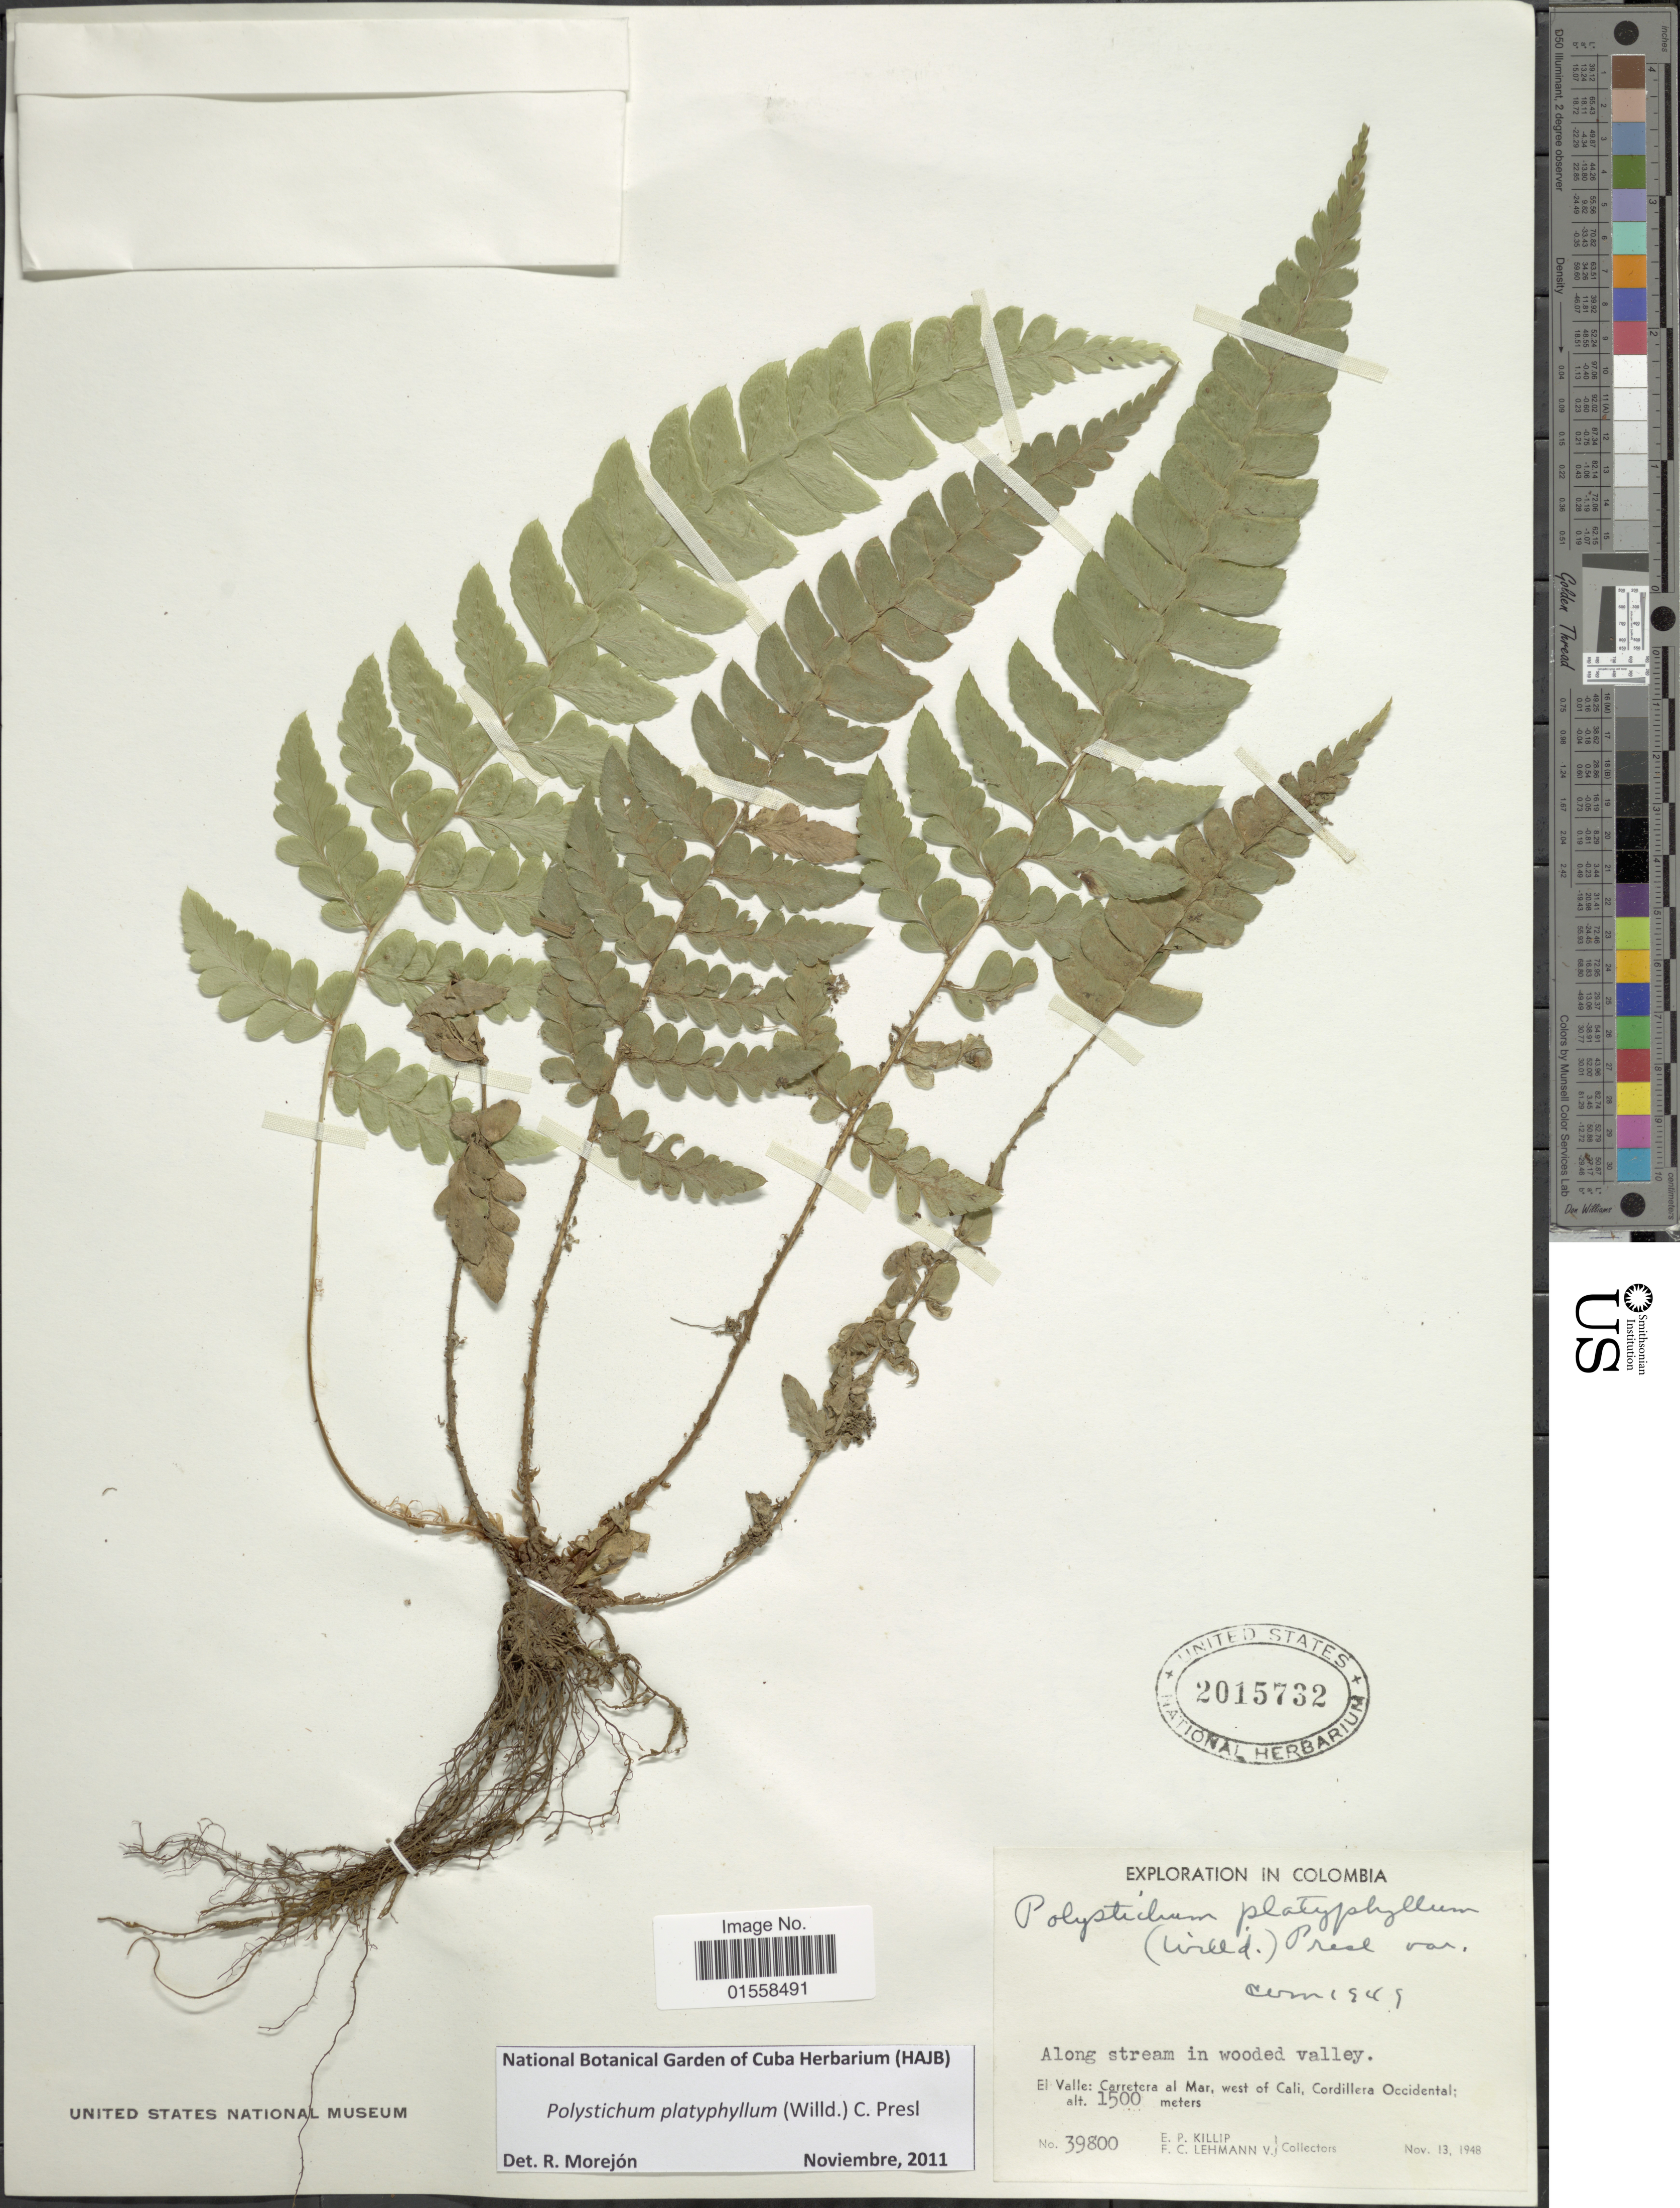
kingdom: Plantae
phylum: Tracheophyta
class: Polypodiopsida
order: Polypodiales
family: Dryopteridaceae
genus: Polystichum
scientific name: Polystichum platyphyllum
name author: (Willd.) C. Presl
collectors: E. P. Killip & F. Lehmann v.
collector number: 39800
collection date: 1948-11-13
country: Colombia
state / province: Valle del Cauca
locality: Colombia. Along stream in wooded valley, El Valle: Carretera al Mar, west of Cali; Cordillera Occidental.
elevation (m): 1500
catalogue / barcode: US 2015732